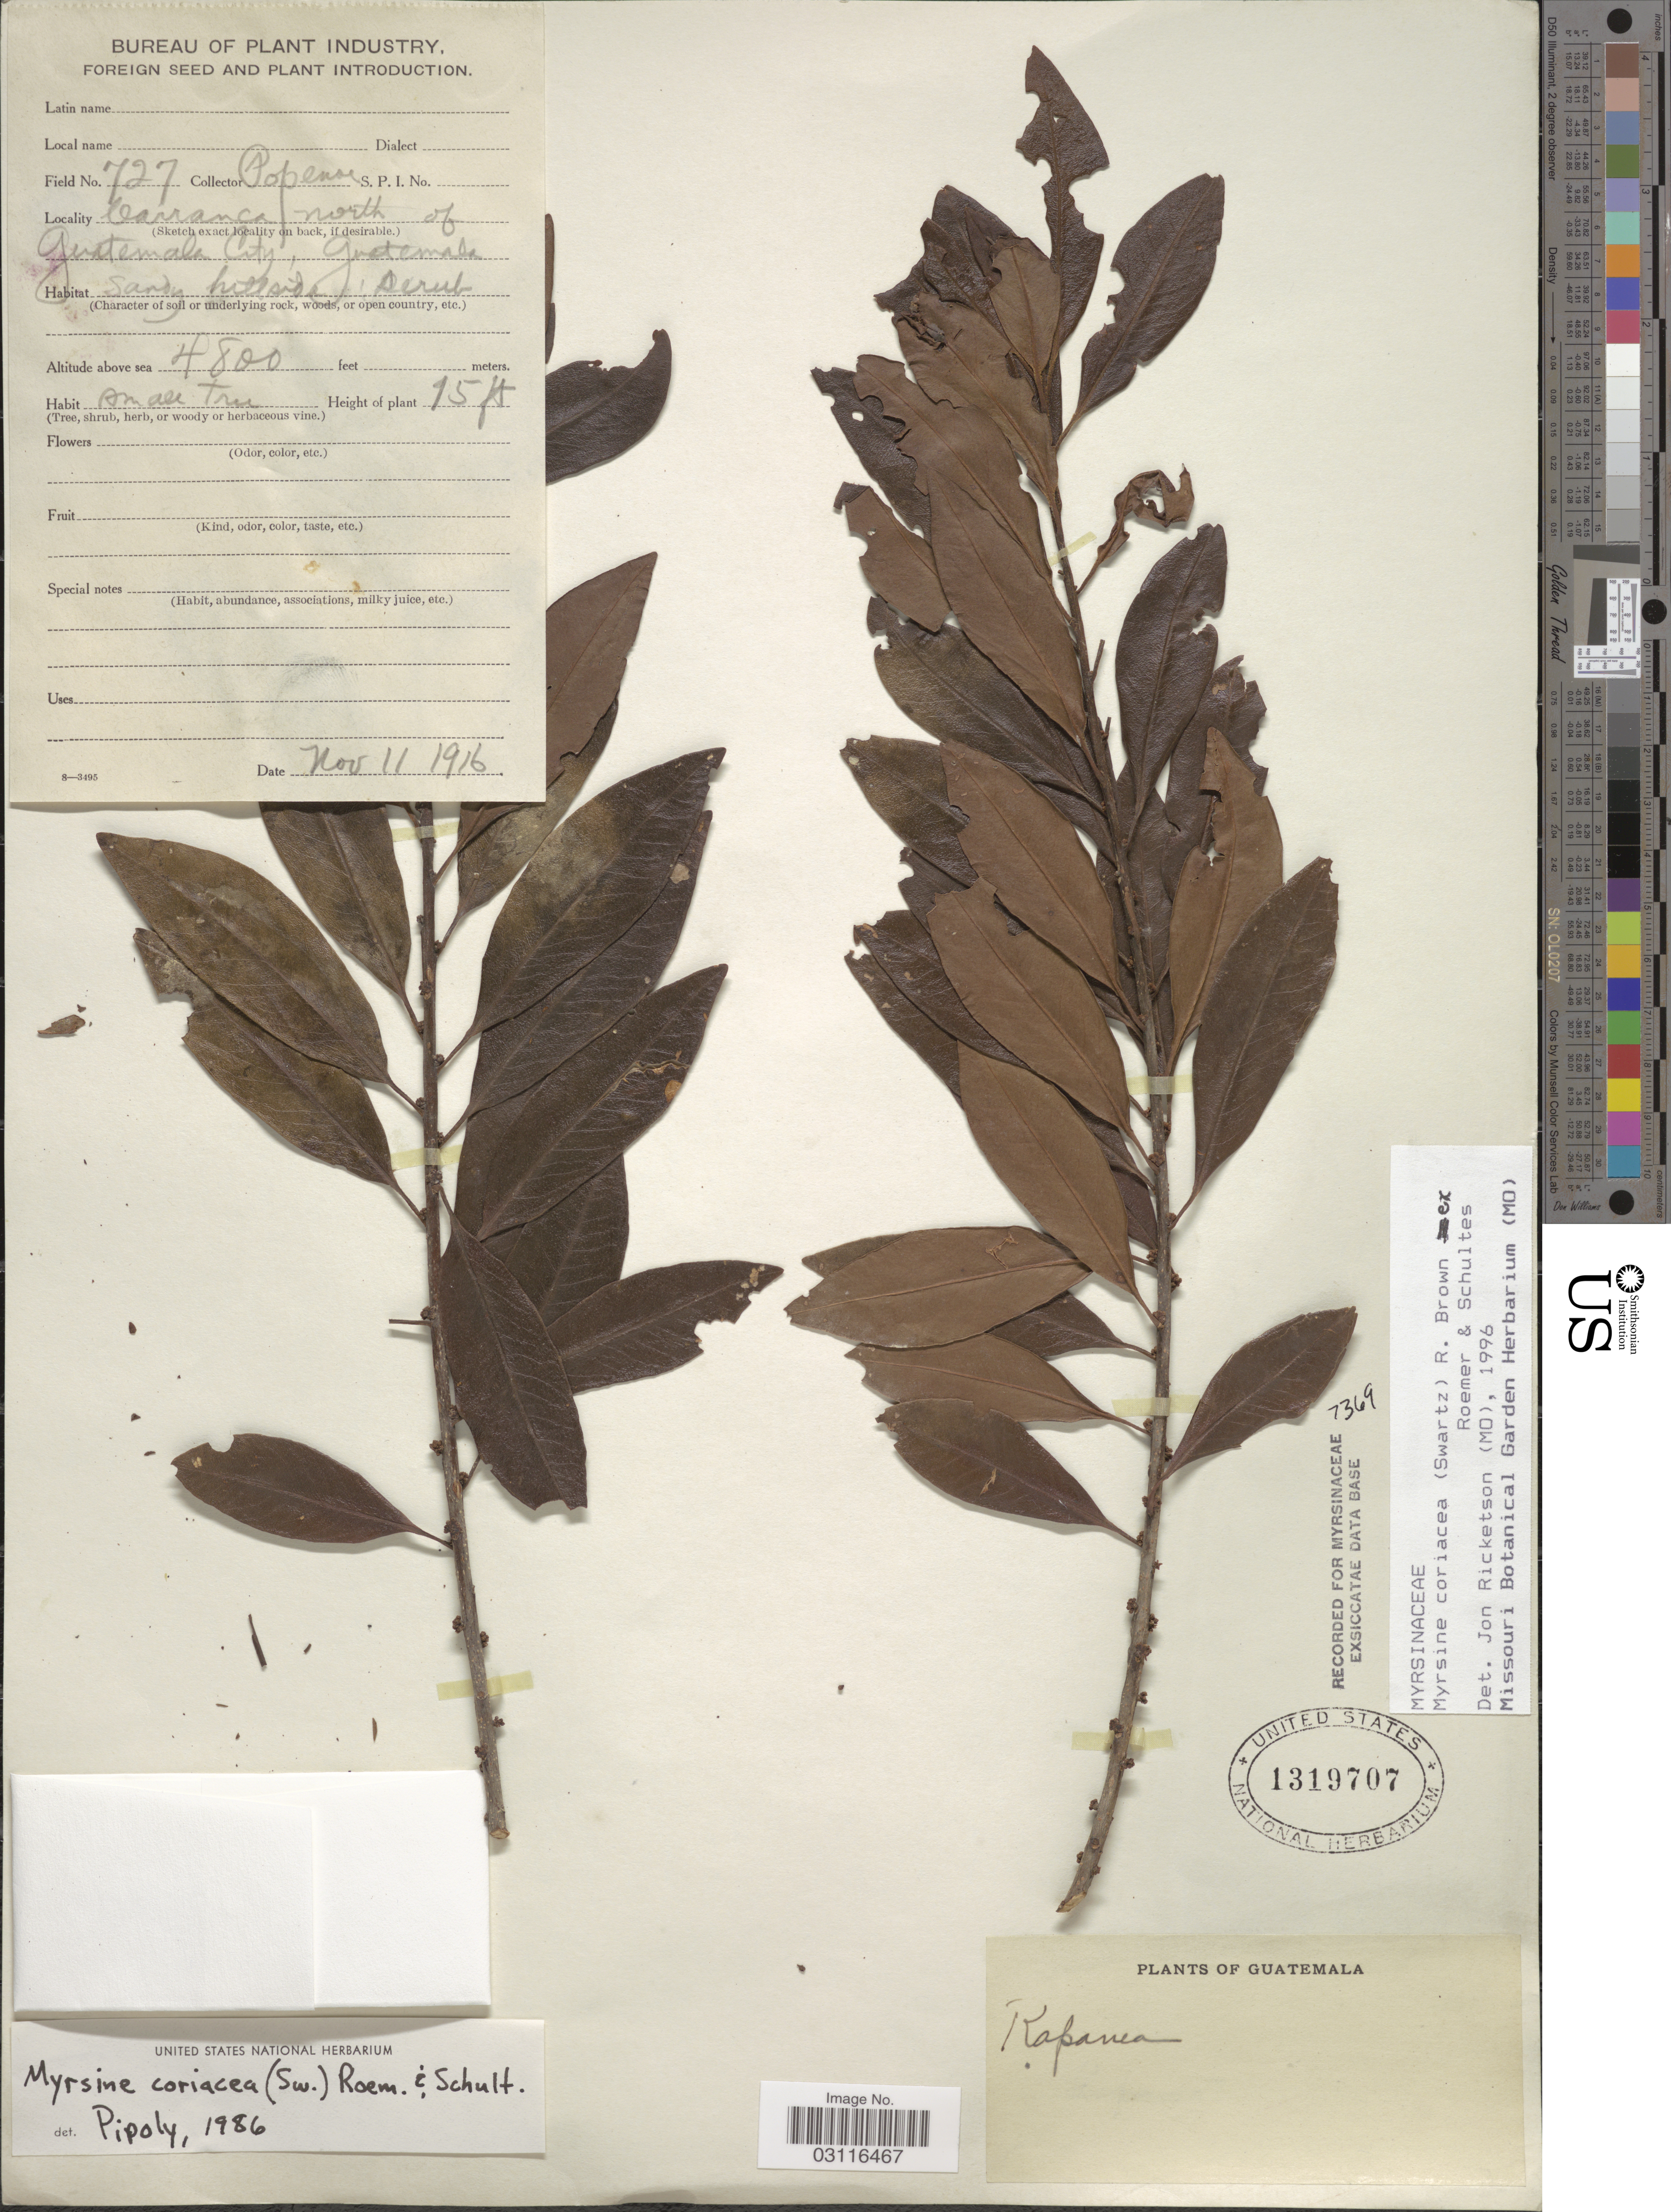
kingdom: Plantae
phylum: Tracheophyta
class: Magnoliopsida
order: Ericales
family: Primulaceae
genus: Myrsine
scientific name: Myrsine coriacea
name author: (Sw.) R. Br. ex Roem. & Schult.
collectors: -- Popenoe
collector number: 727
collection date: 1916-11-11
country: Guatemala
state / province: Guatemala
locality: Barranca north of Guatemala City.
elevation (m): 1463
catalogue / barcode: US 1319707